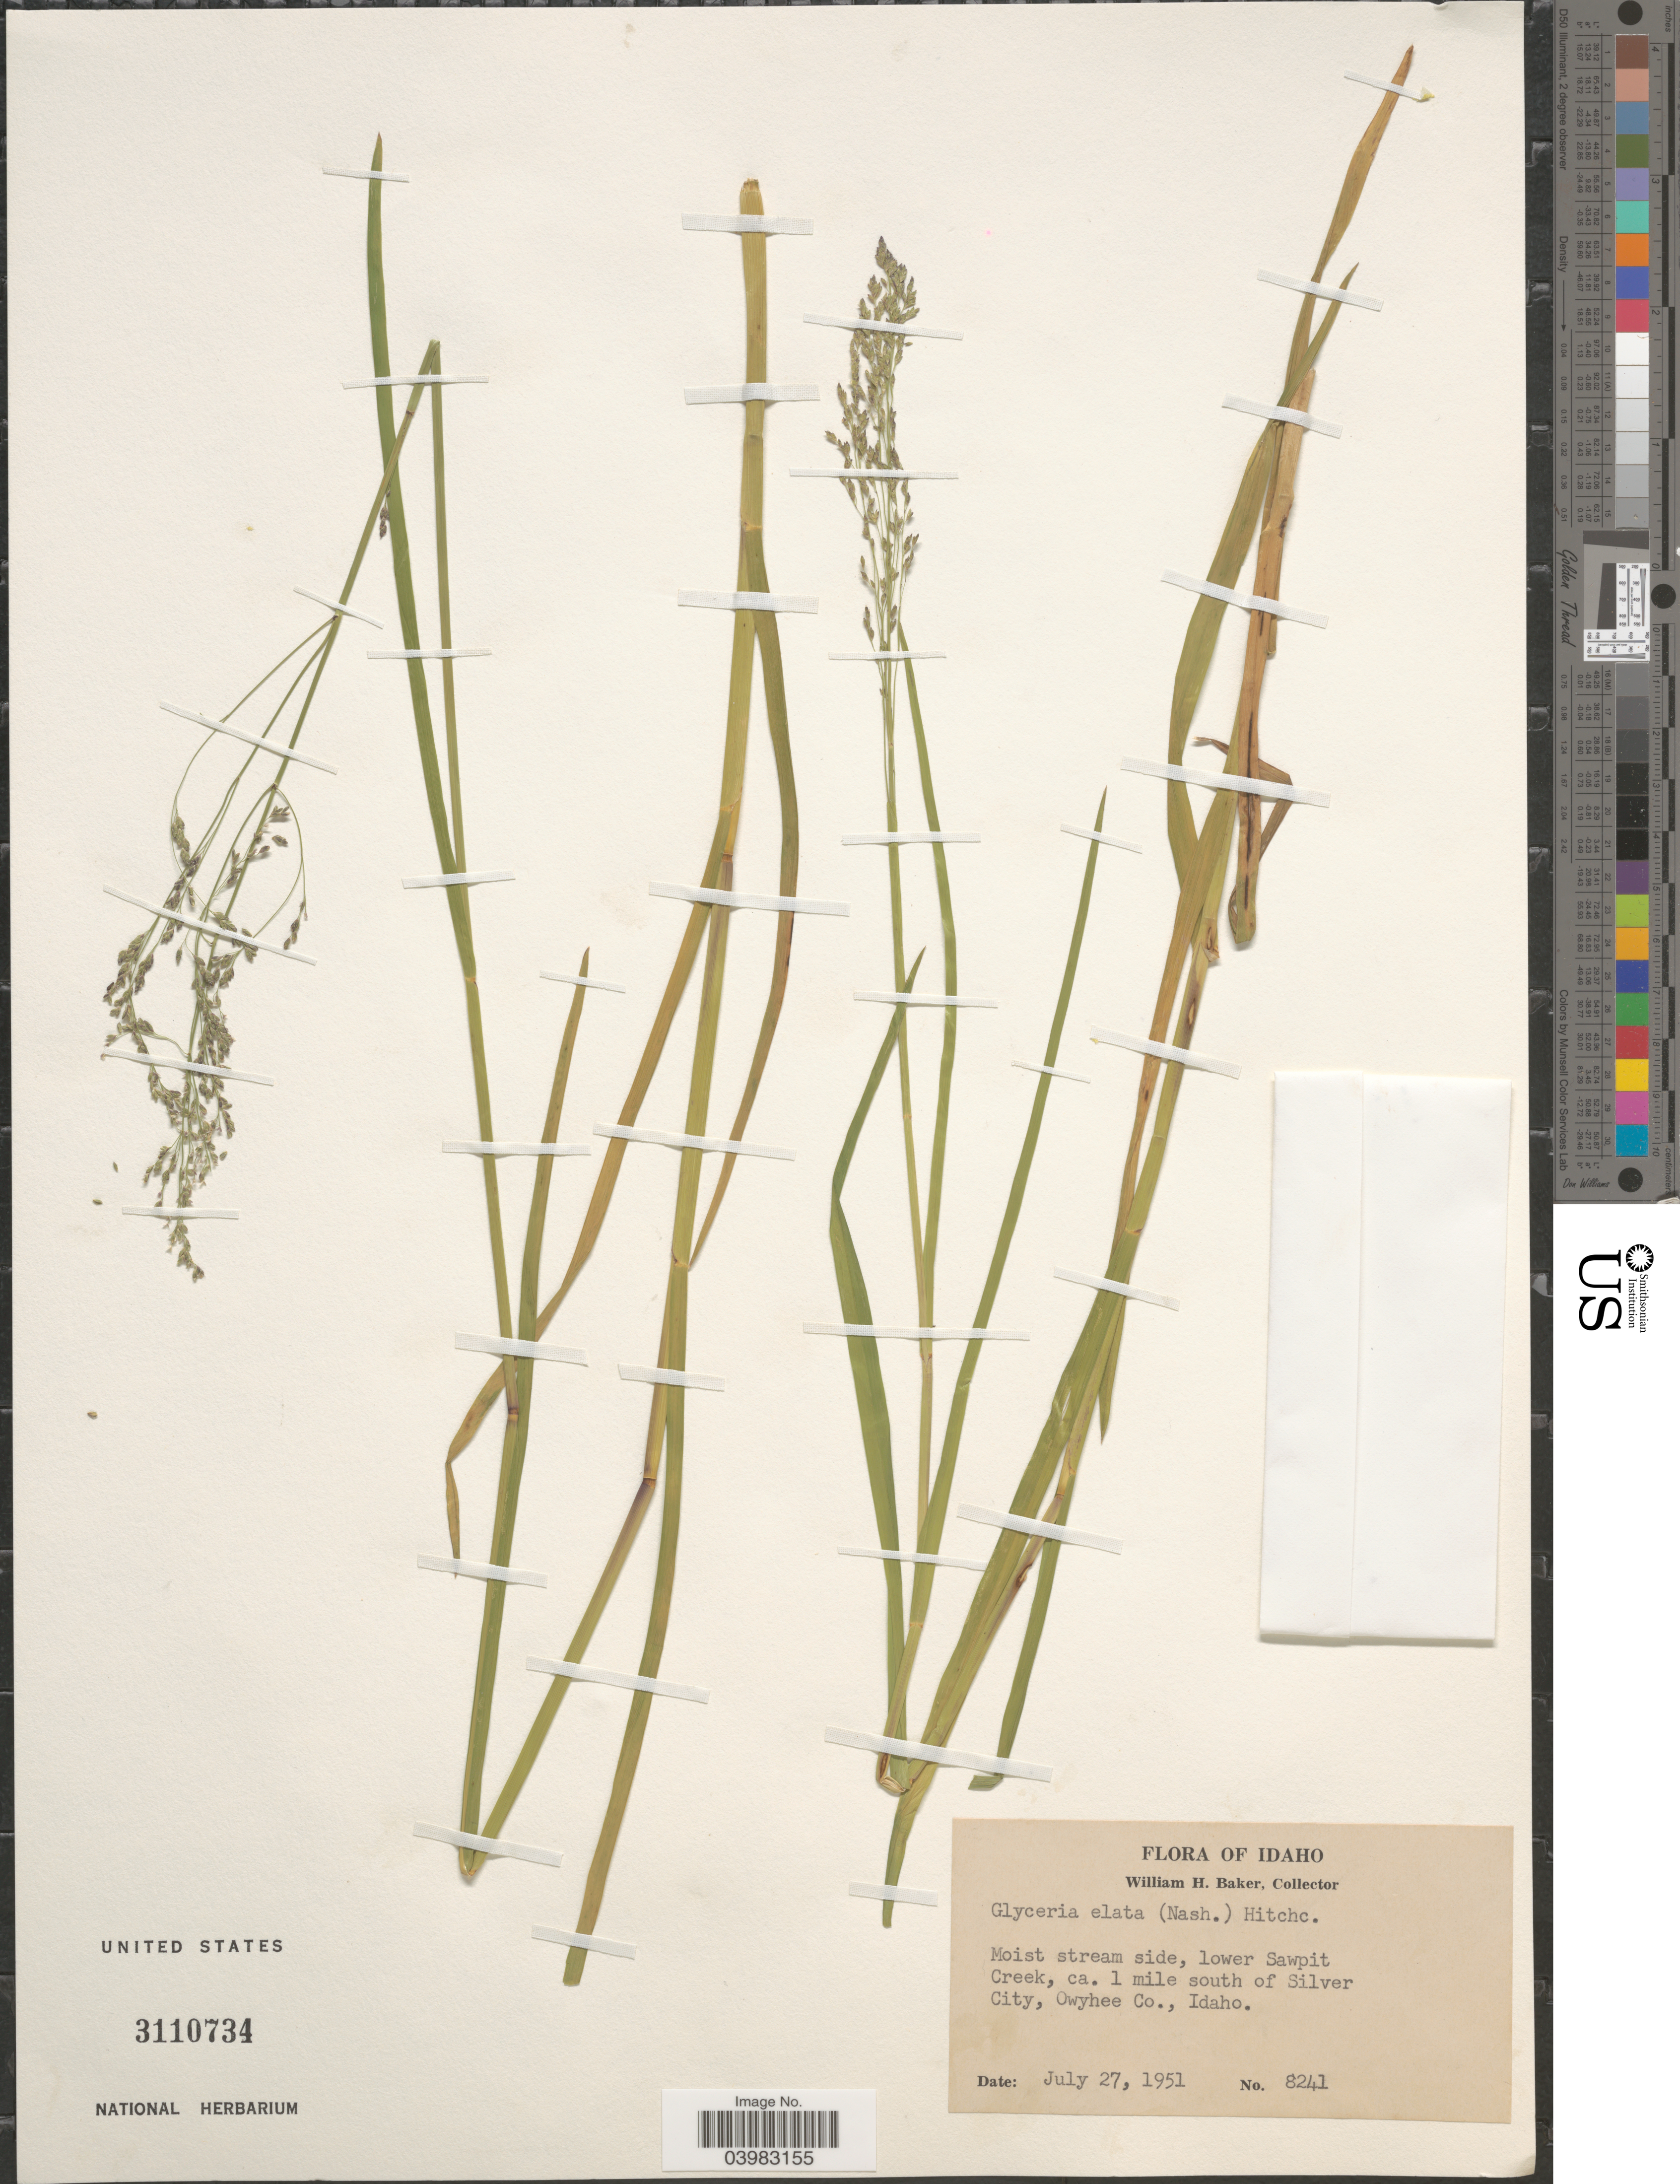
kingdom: Plantae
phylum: Tracheophyta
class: Liliopsida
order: Poales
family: Poaceae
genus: Glyceria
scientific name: Glyceria elata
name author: (Nash) M.E. Jones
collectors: W. H. Baker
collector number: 8241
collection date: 1951-07-27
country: United States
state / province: Idaho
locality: Lower Sawpit Creek, ca. 1 mile south of Silver City, Owyhee Co.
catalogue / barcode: US 3110734